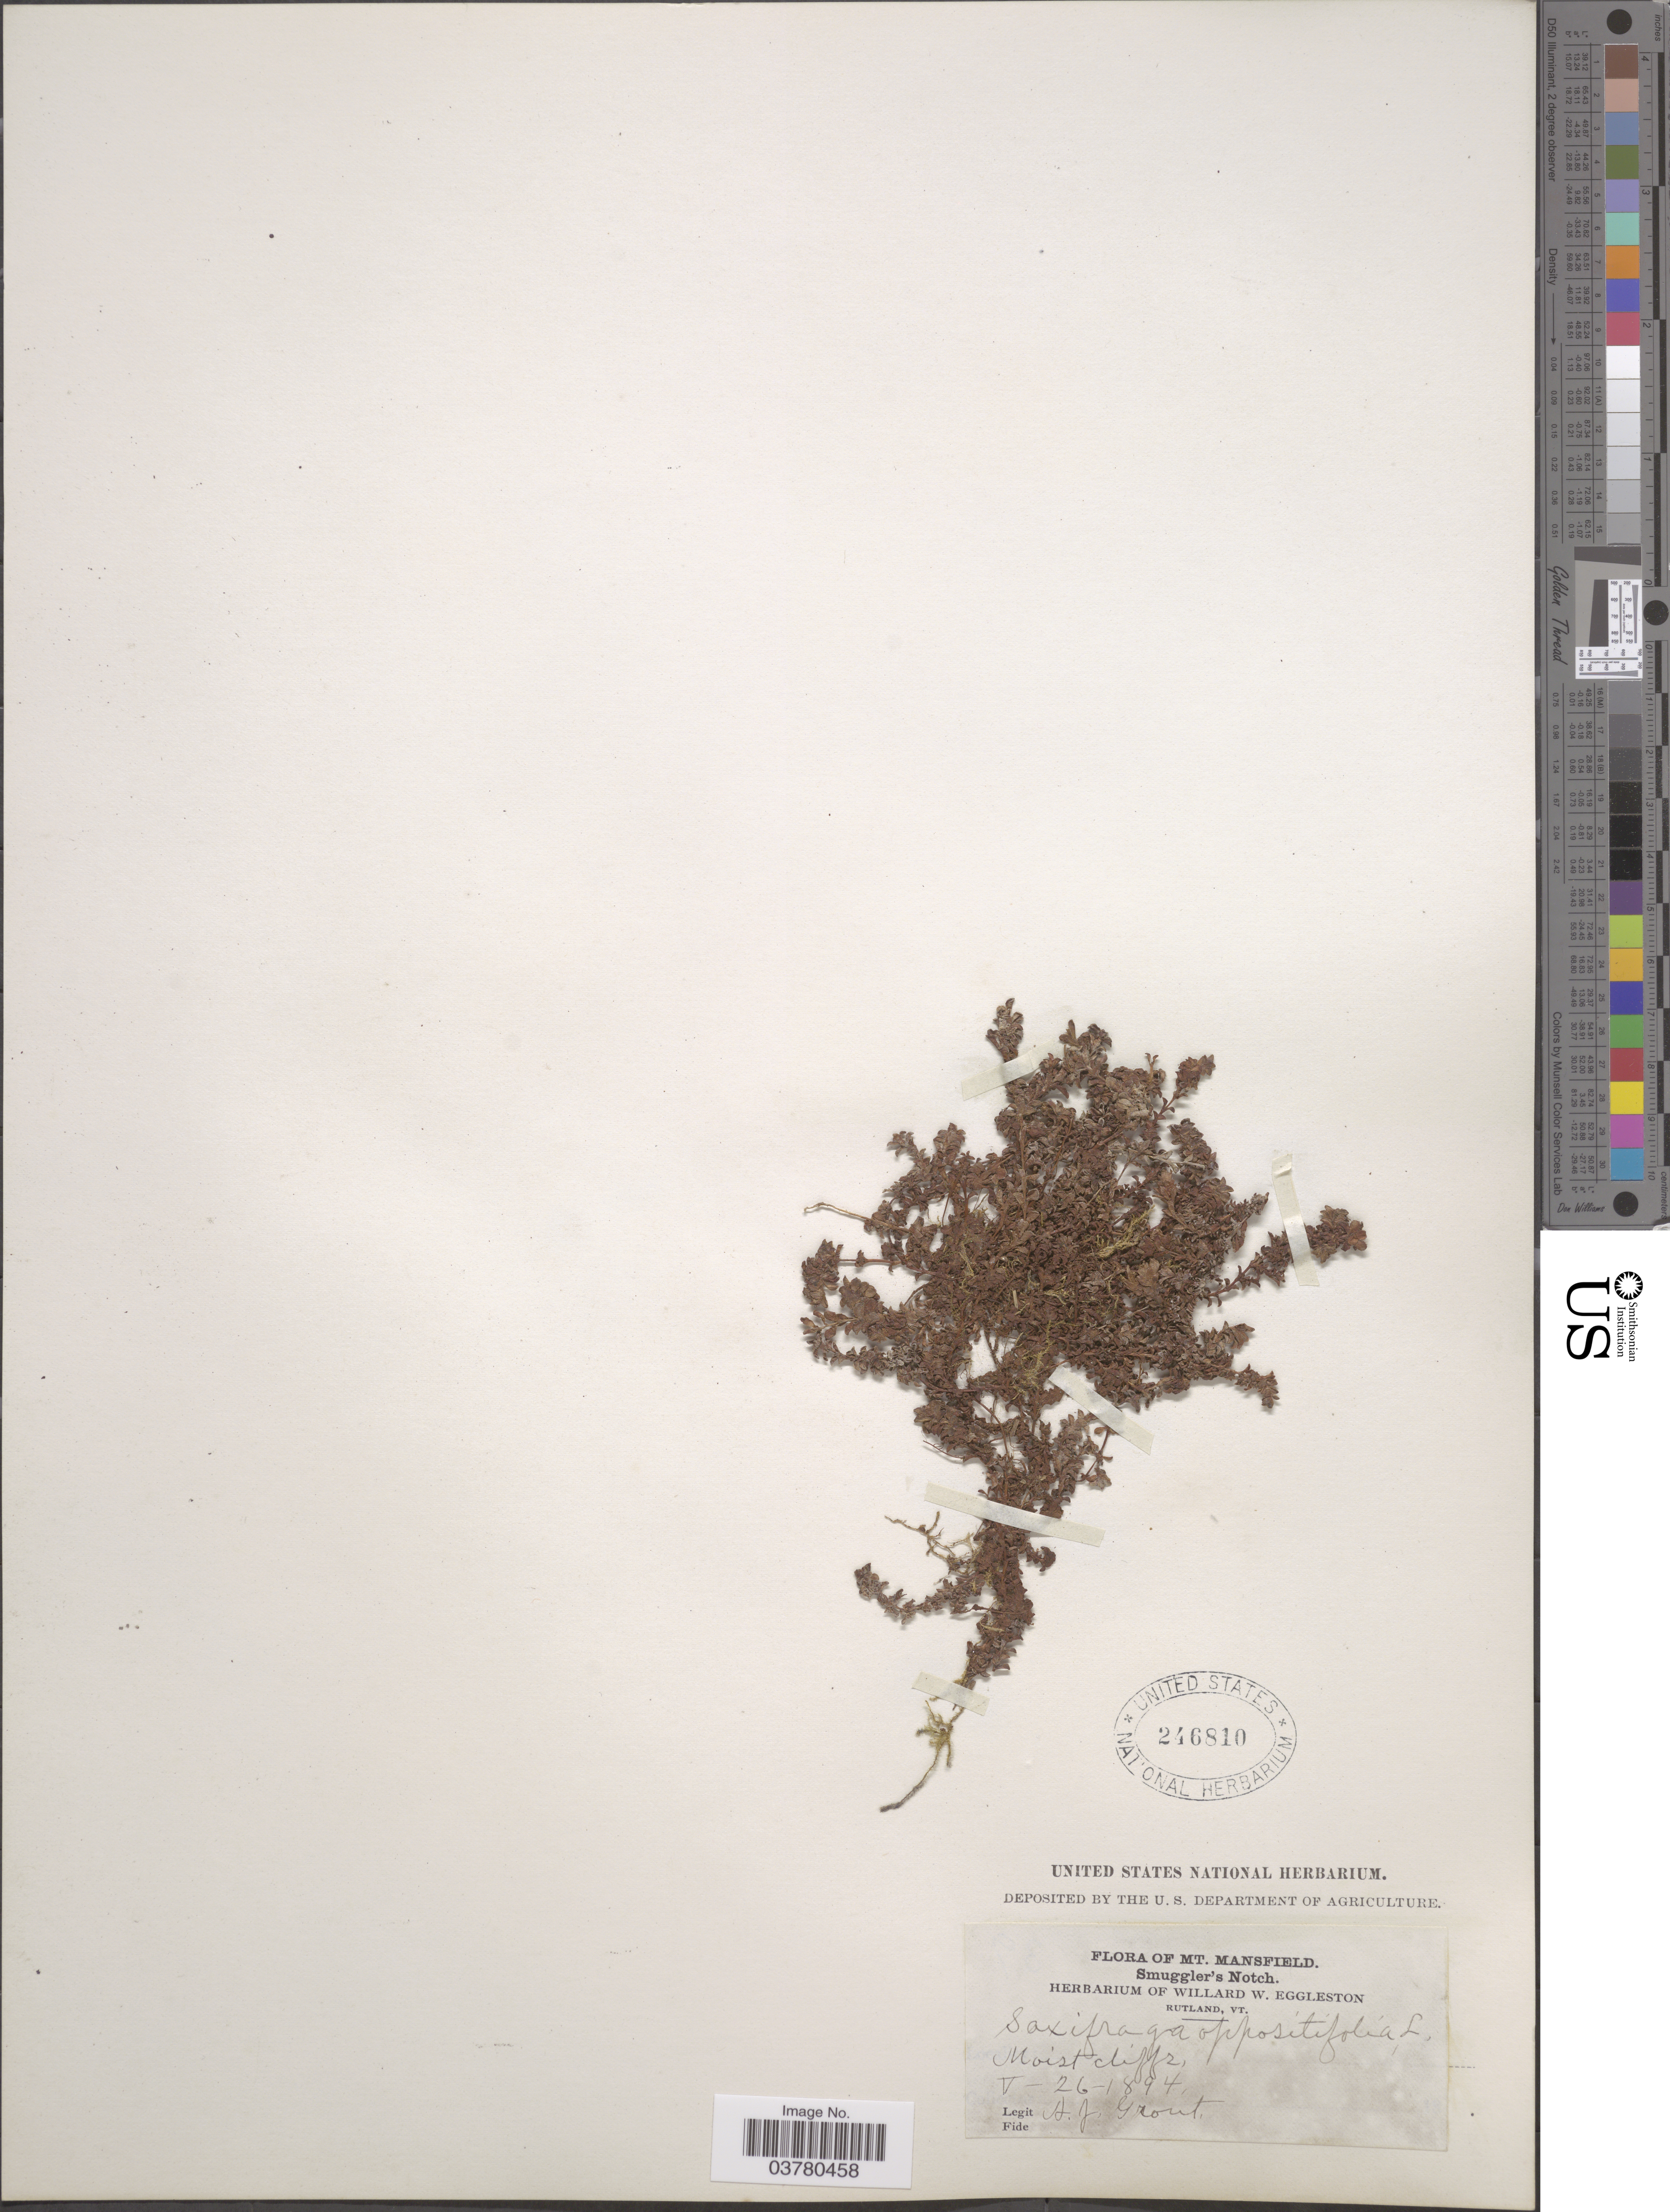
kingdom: Plantae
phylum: Tracheophyta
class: Magnoliopsida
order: Saxifragales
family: Saxifragaceae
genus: Saxifraga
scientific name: Saxifraga oppositifolia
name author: L.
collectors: A. J. Grout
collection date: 1894-05-26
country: United States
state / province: Vermont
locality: Mt. Mansfield. Smuggler's Notch.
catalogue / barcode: US 246810